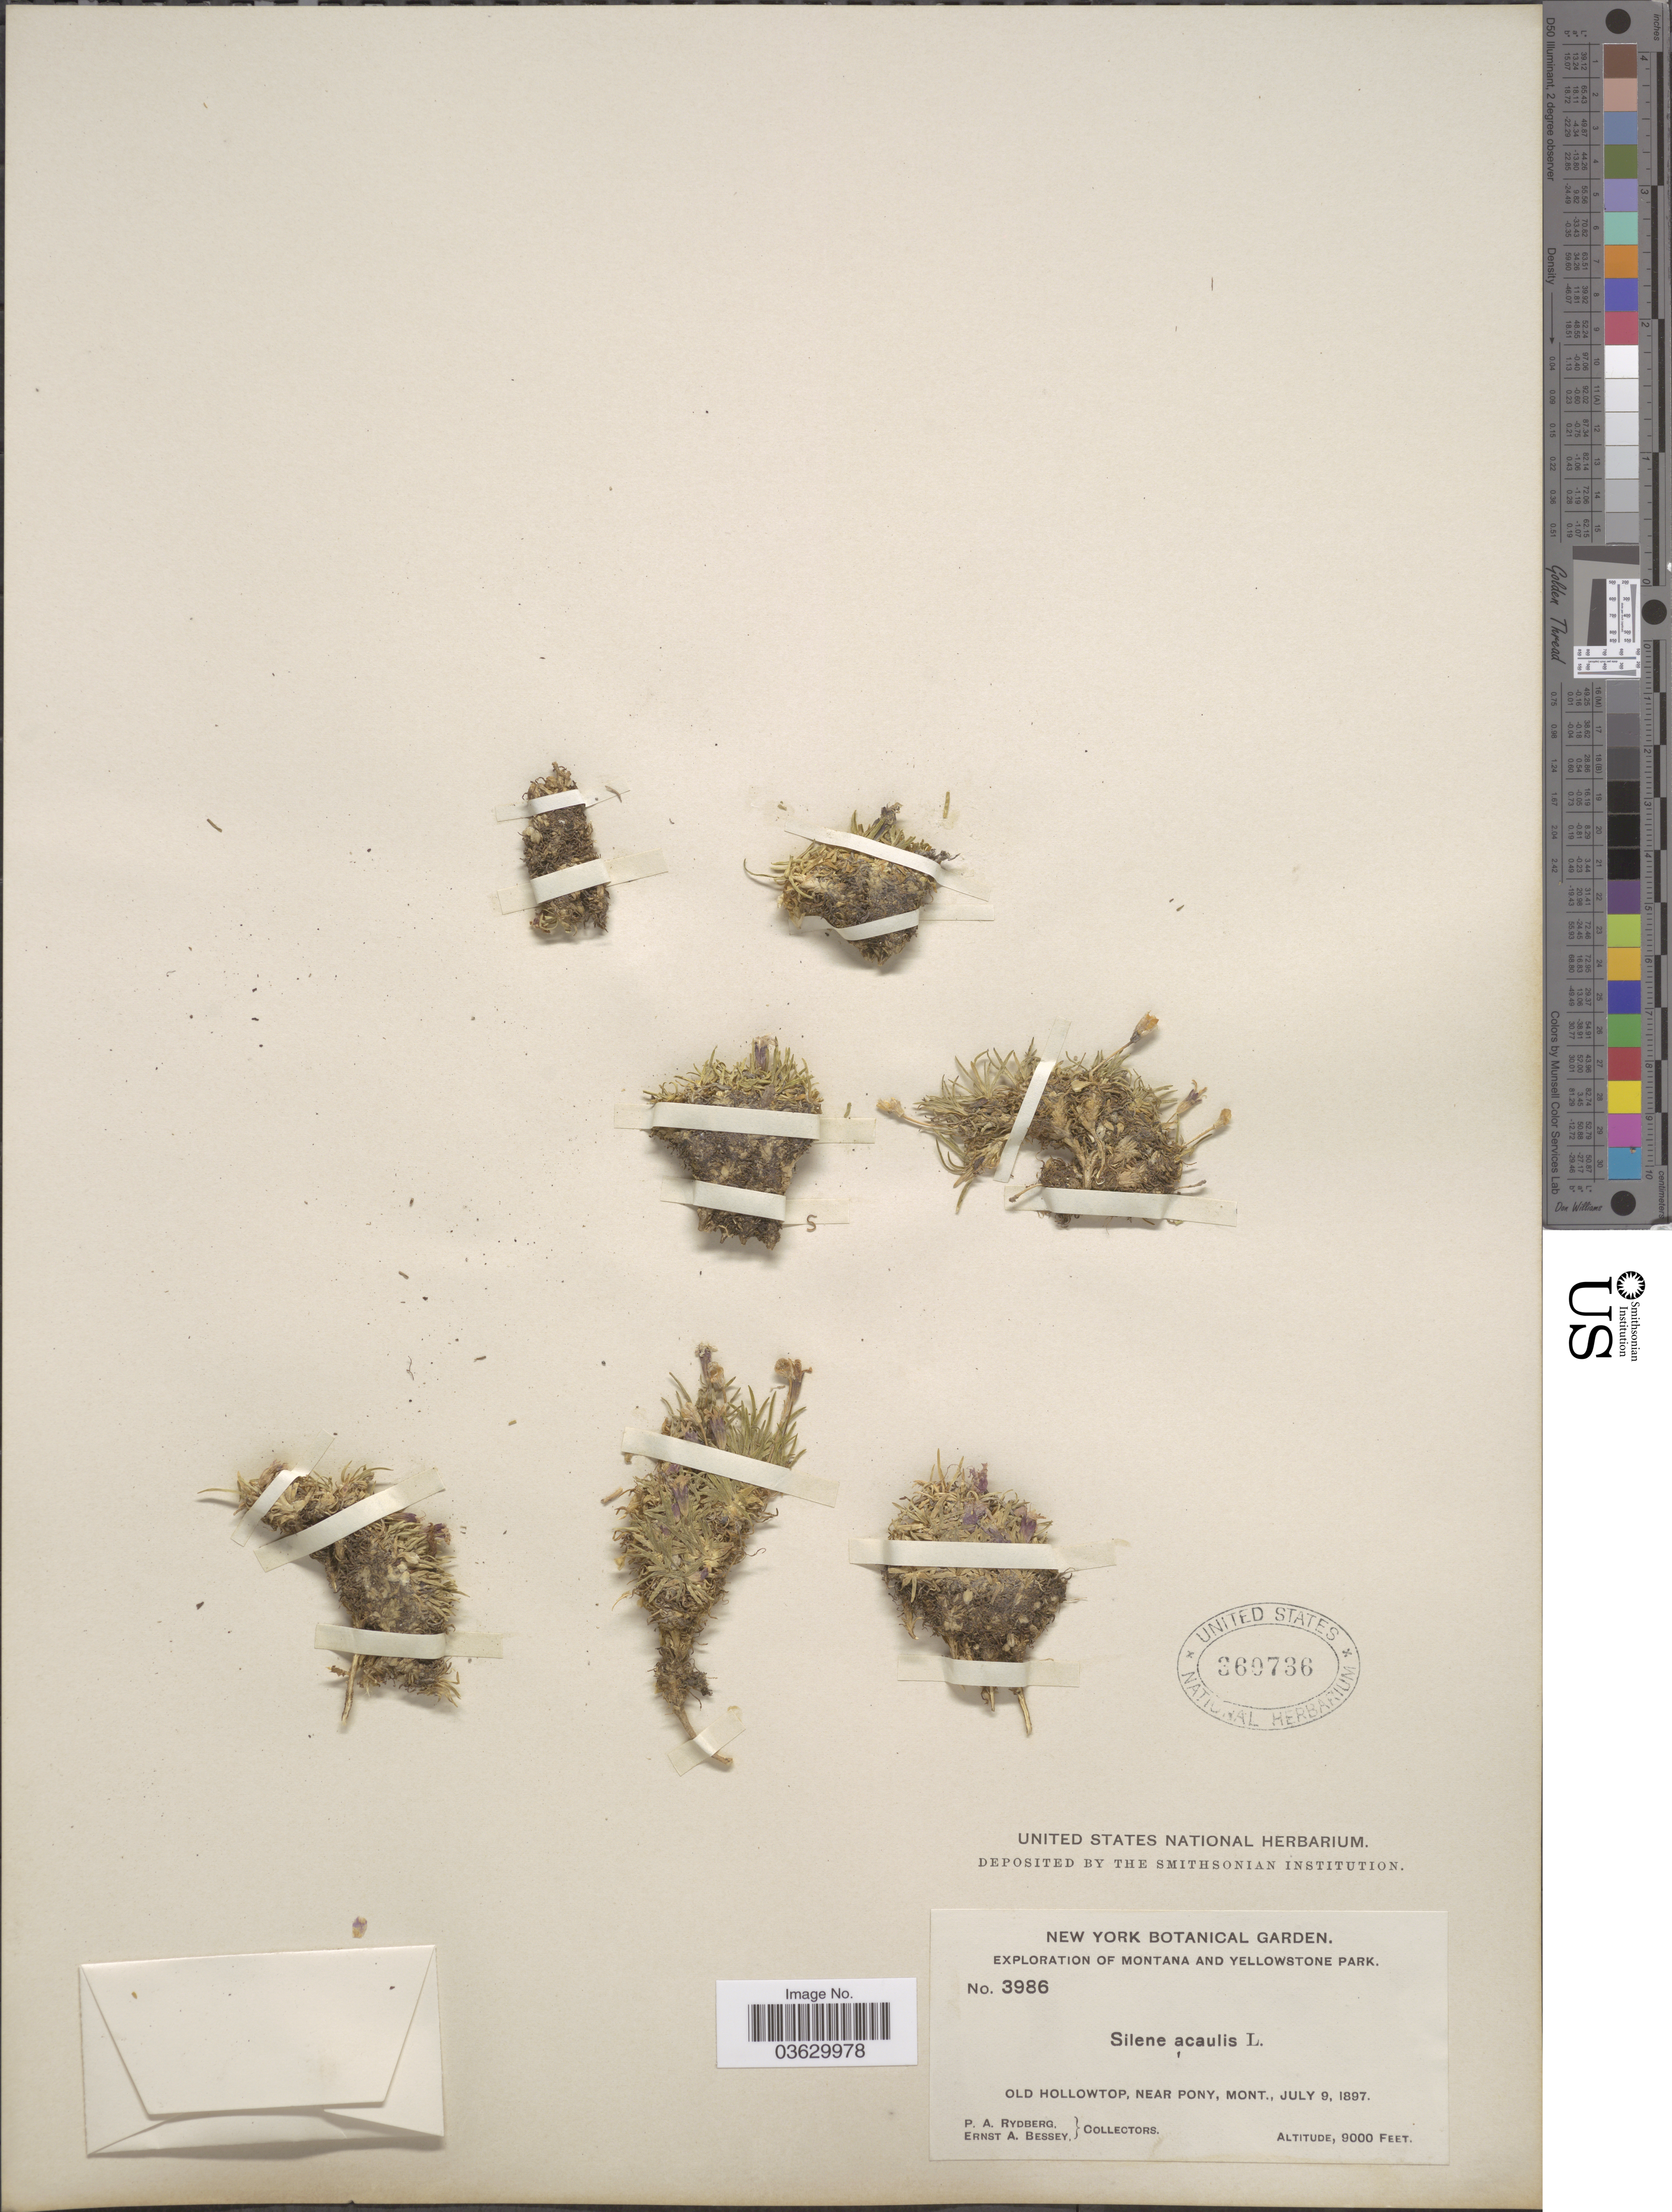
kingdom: Plantae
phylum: Tracheophyta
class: Magnoliopsida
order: Caryophyllales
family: Caryophyllaceae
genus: Silene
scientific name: Silene acaulis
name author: (L.) Jacq.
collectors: P. A. Rydberg & E. A. Bessey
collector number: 3986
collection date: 1897-07-09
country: United States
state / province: Montana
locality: Yellowstone Park. Old Hollowtop, near Pony.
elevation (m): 2743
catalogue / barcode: US 360736